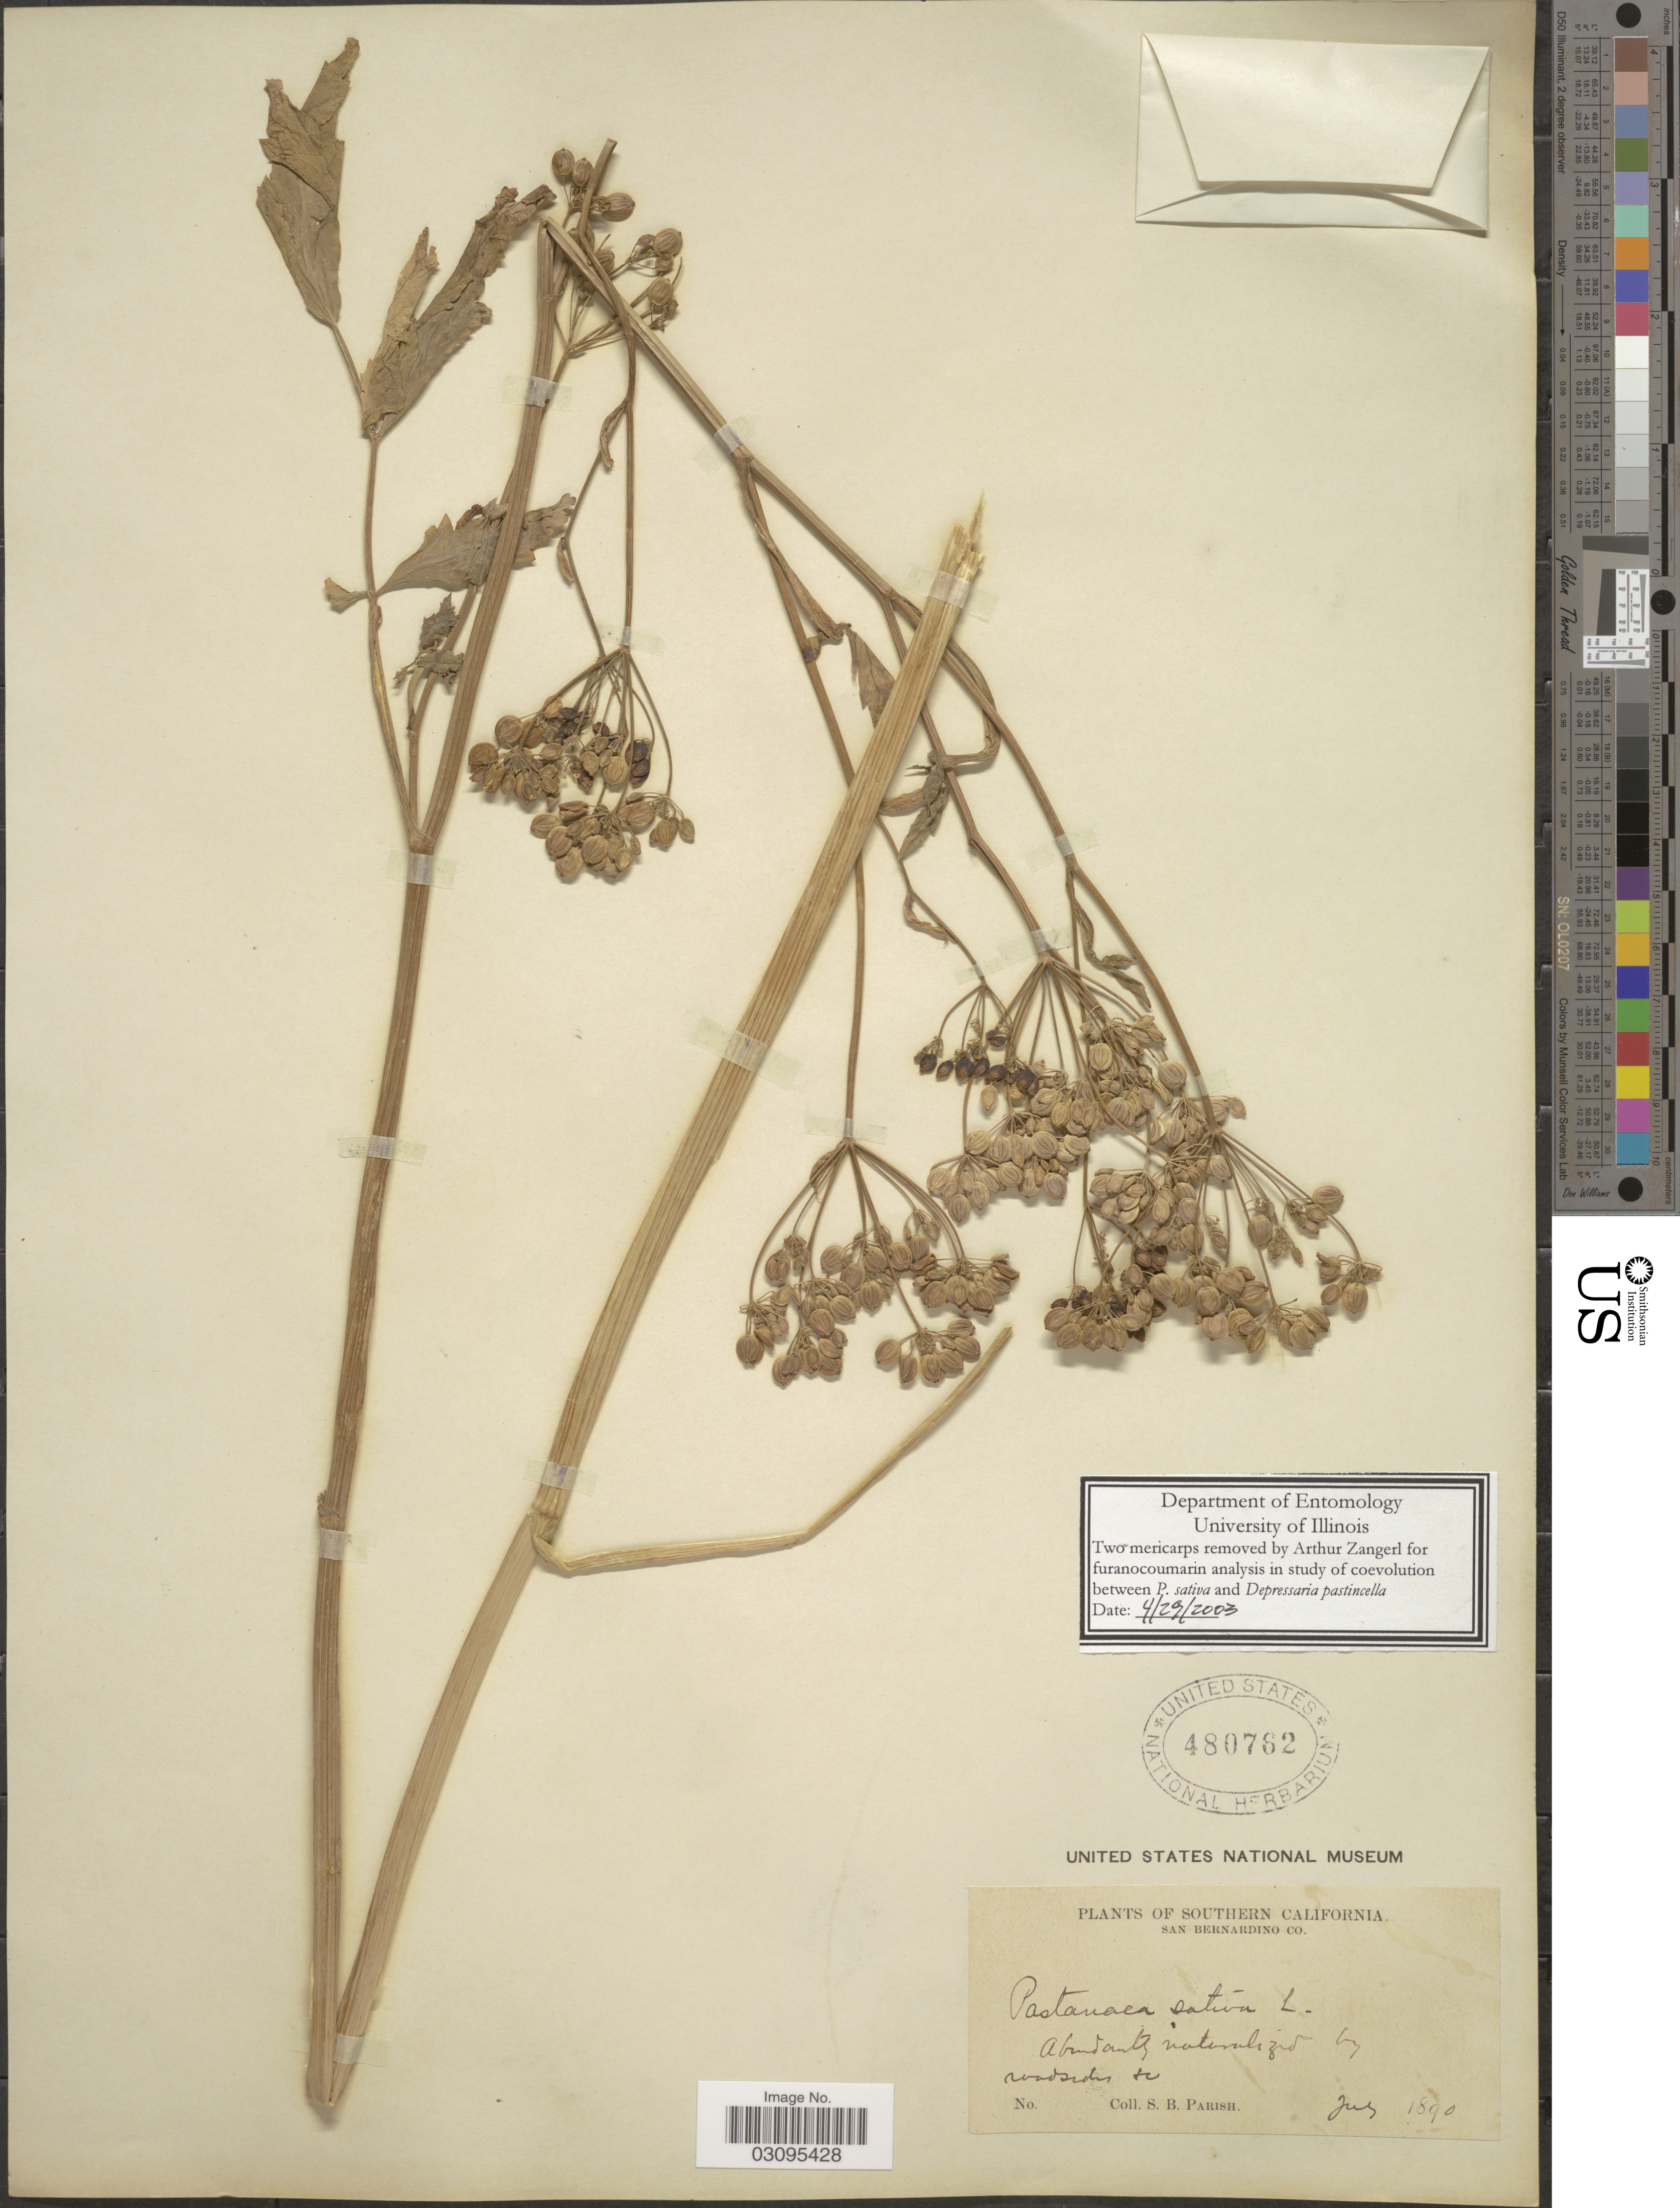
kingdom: Plantae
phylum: Tracheophyta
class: Magnoliopsida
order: Apiales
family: Apiaceae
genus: Pastinaca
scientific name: Pastinaca sativa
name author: L.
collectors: S. B. Parish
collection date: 1890-07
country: United States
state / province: California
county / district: San Bernardino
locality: Southern California, San Bernardino Co.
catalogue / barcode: US 480762